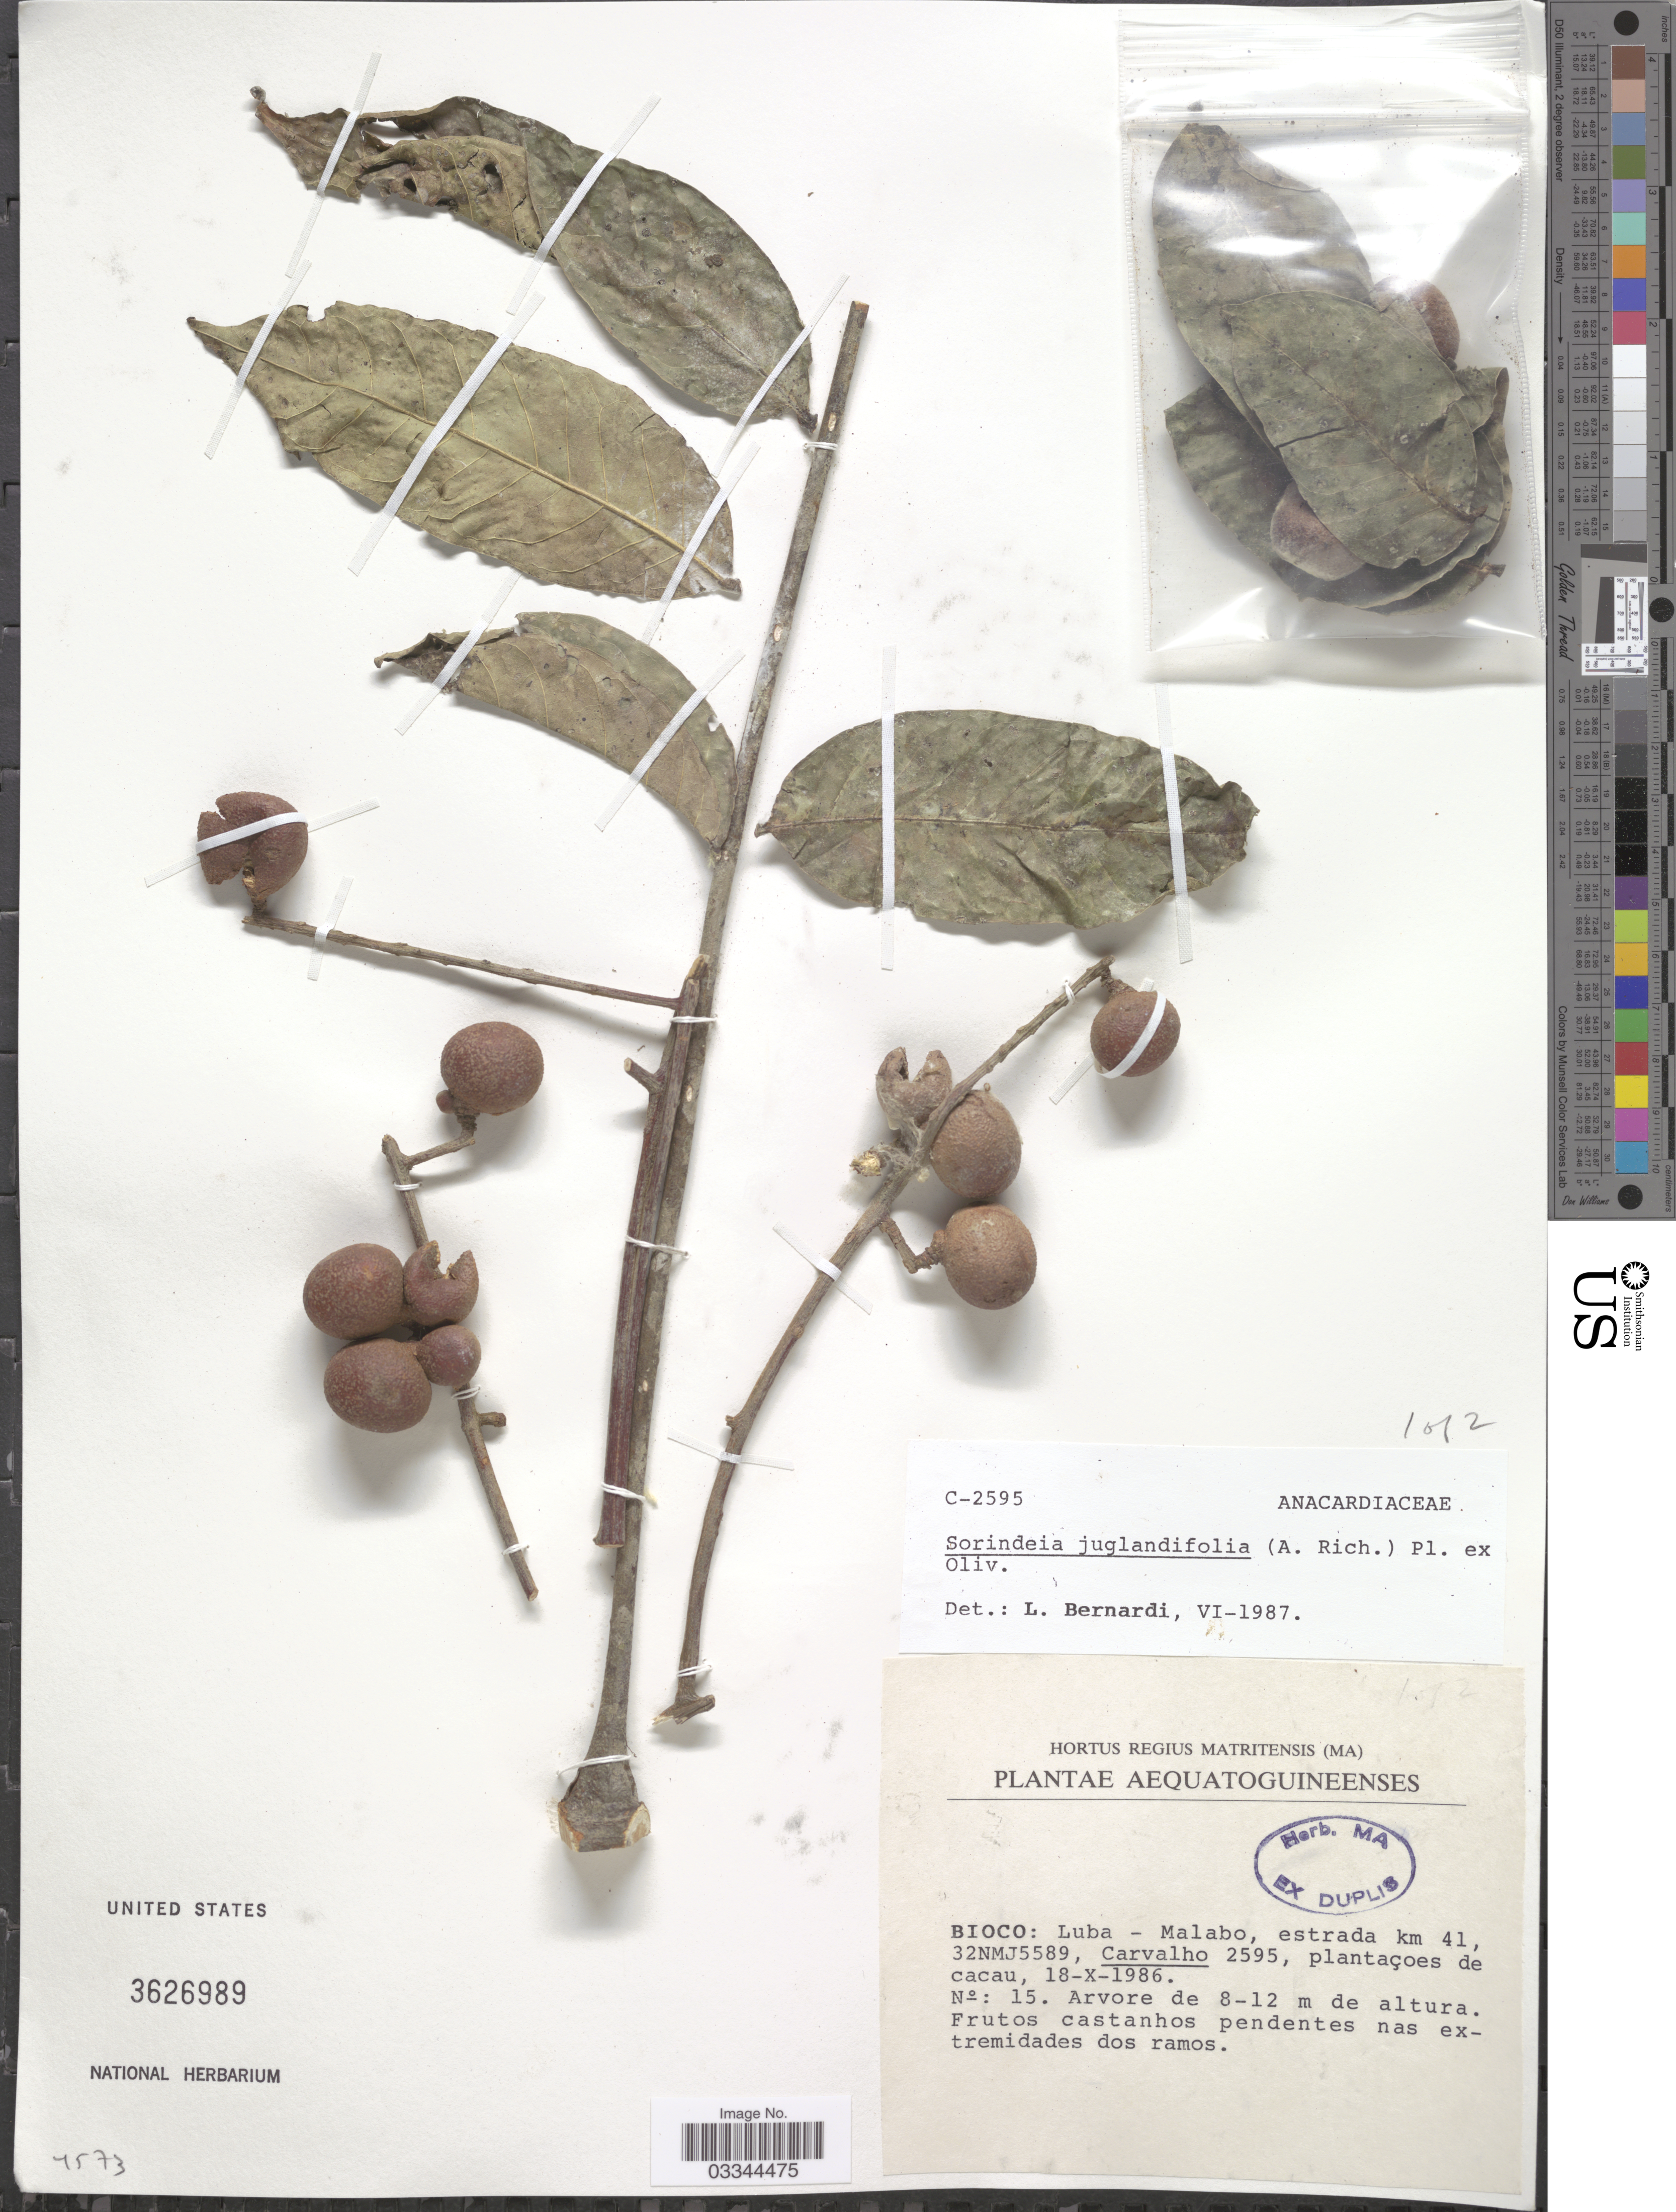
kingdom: Plantae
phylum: Tracheophyta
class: Magnoliopsida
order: Sapindales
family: Anacardiaceae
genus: Sorindeia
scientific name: Sorindeia juglandifolia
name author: (A. Rich.) Planch. ex Oliv.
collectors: Carvalho, --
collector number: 2595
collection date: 1986-10-18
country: Equatorial Guinea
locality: Aequatoguineenses. Bioco: Luba - Malabo, estrada km 41, 32NMJ5589.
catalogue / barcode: US 3626989